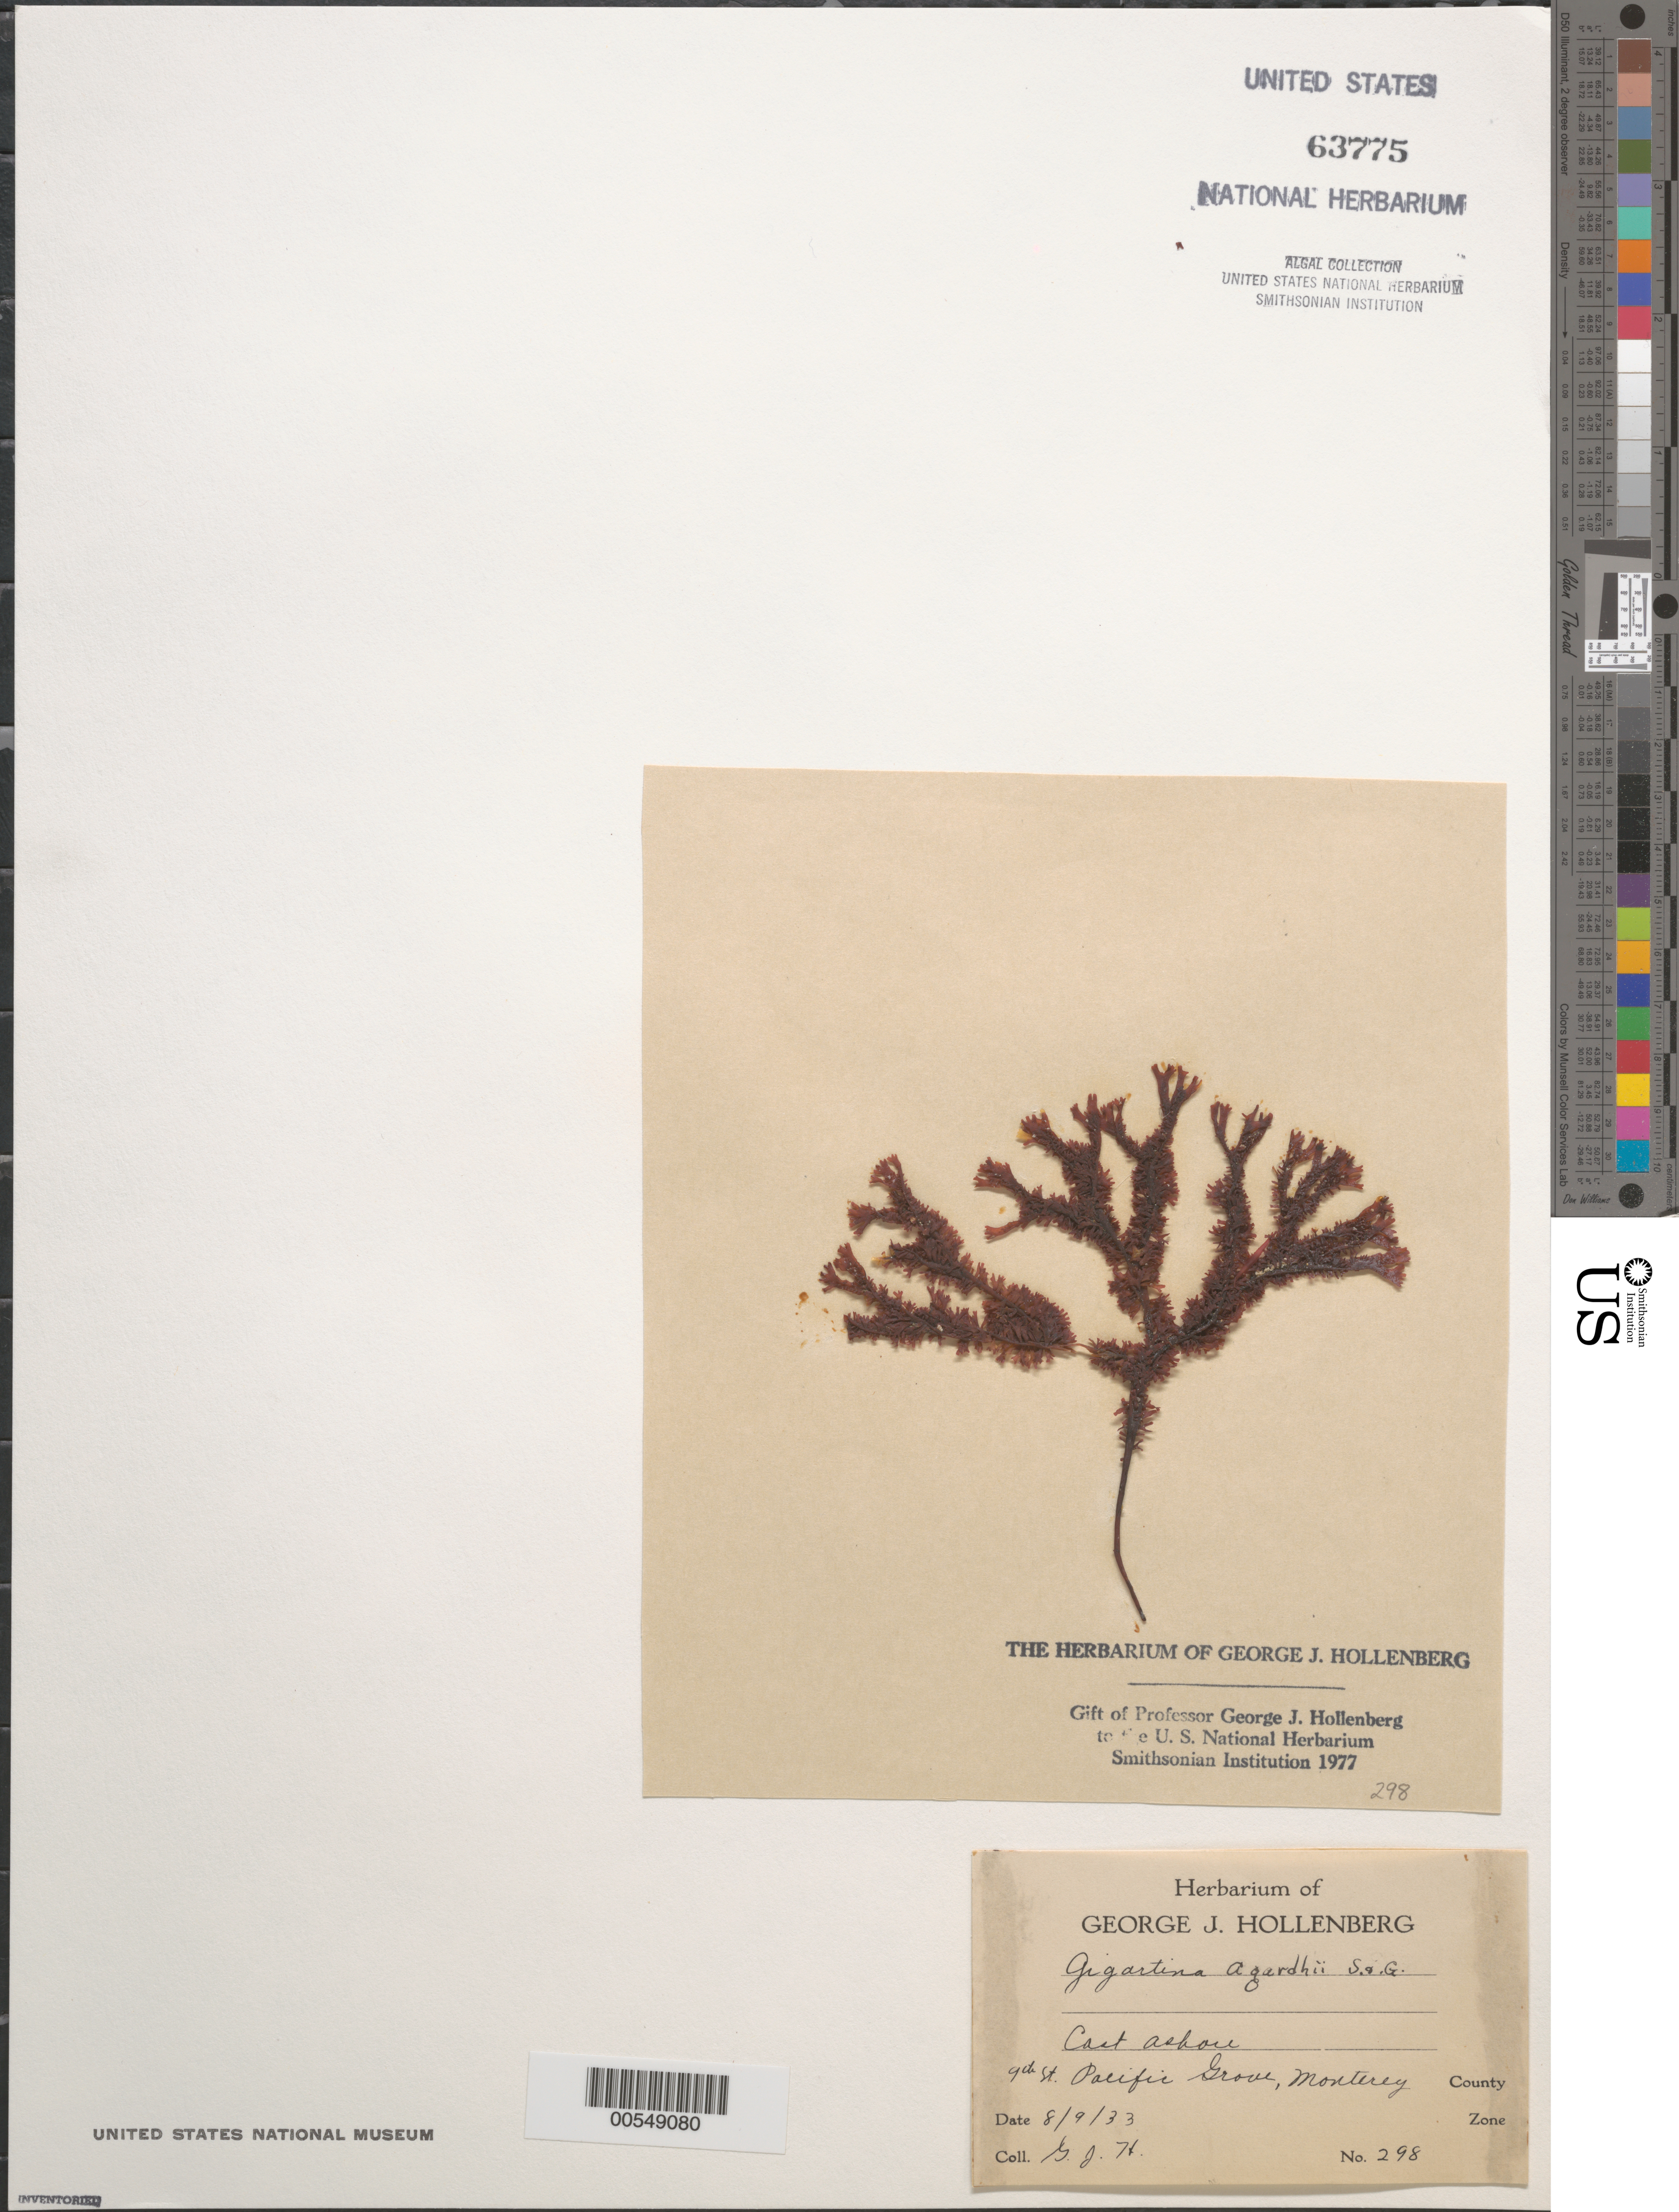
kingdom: Plantae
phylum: Rhodophyta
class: Florideophyceae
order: Gigartinales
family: Phyllophoraceae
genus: Mastocarpus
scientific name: Mastocarpus agardhii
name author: (Setchell & N.L. Gardner) S.C. Lindstrom et al.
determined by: Algae name updating Project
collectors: G. Hollenberg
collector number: GJH 298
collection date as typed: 09 Aug 1933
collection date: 1933-08-09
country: United States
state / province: California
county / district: Monterey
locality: Pacific Grove, 9th Street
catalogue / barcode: US 63775